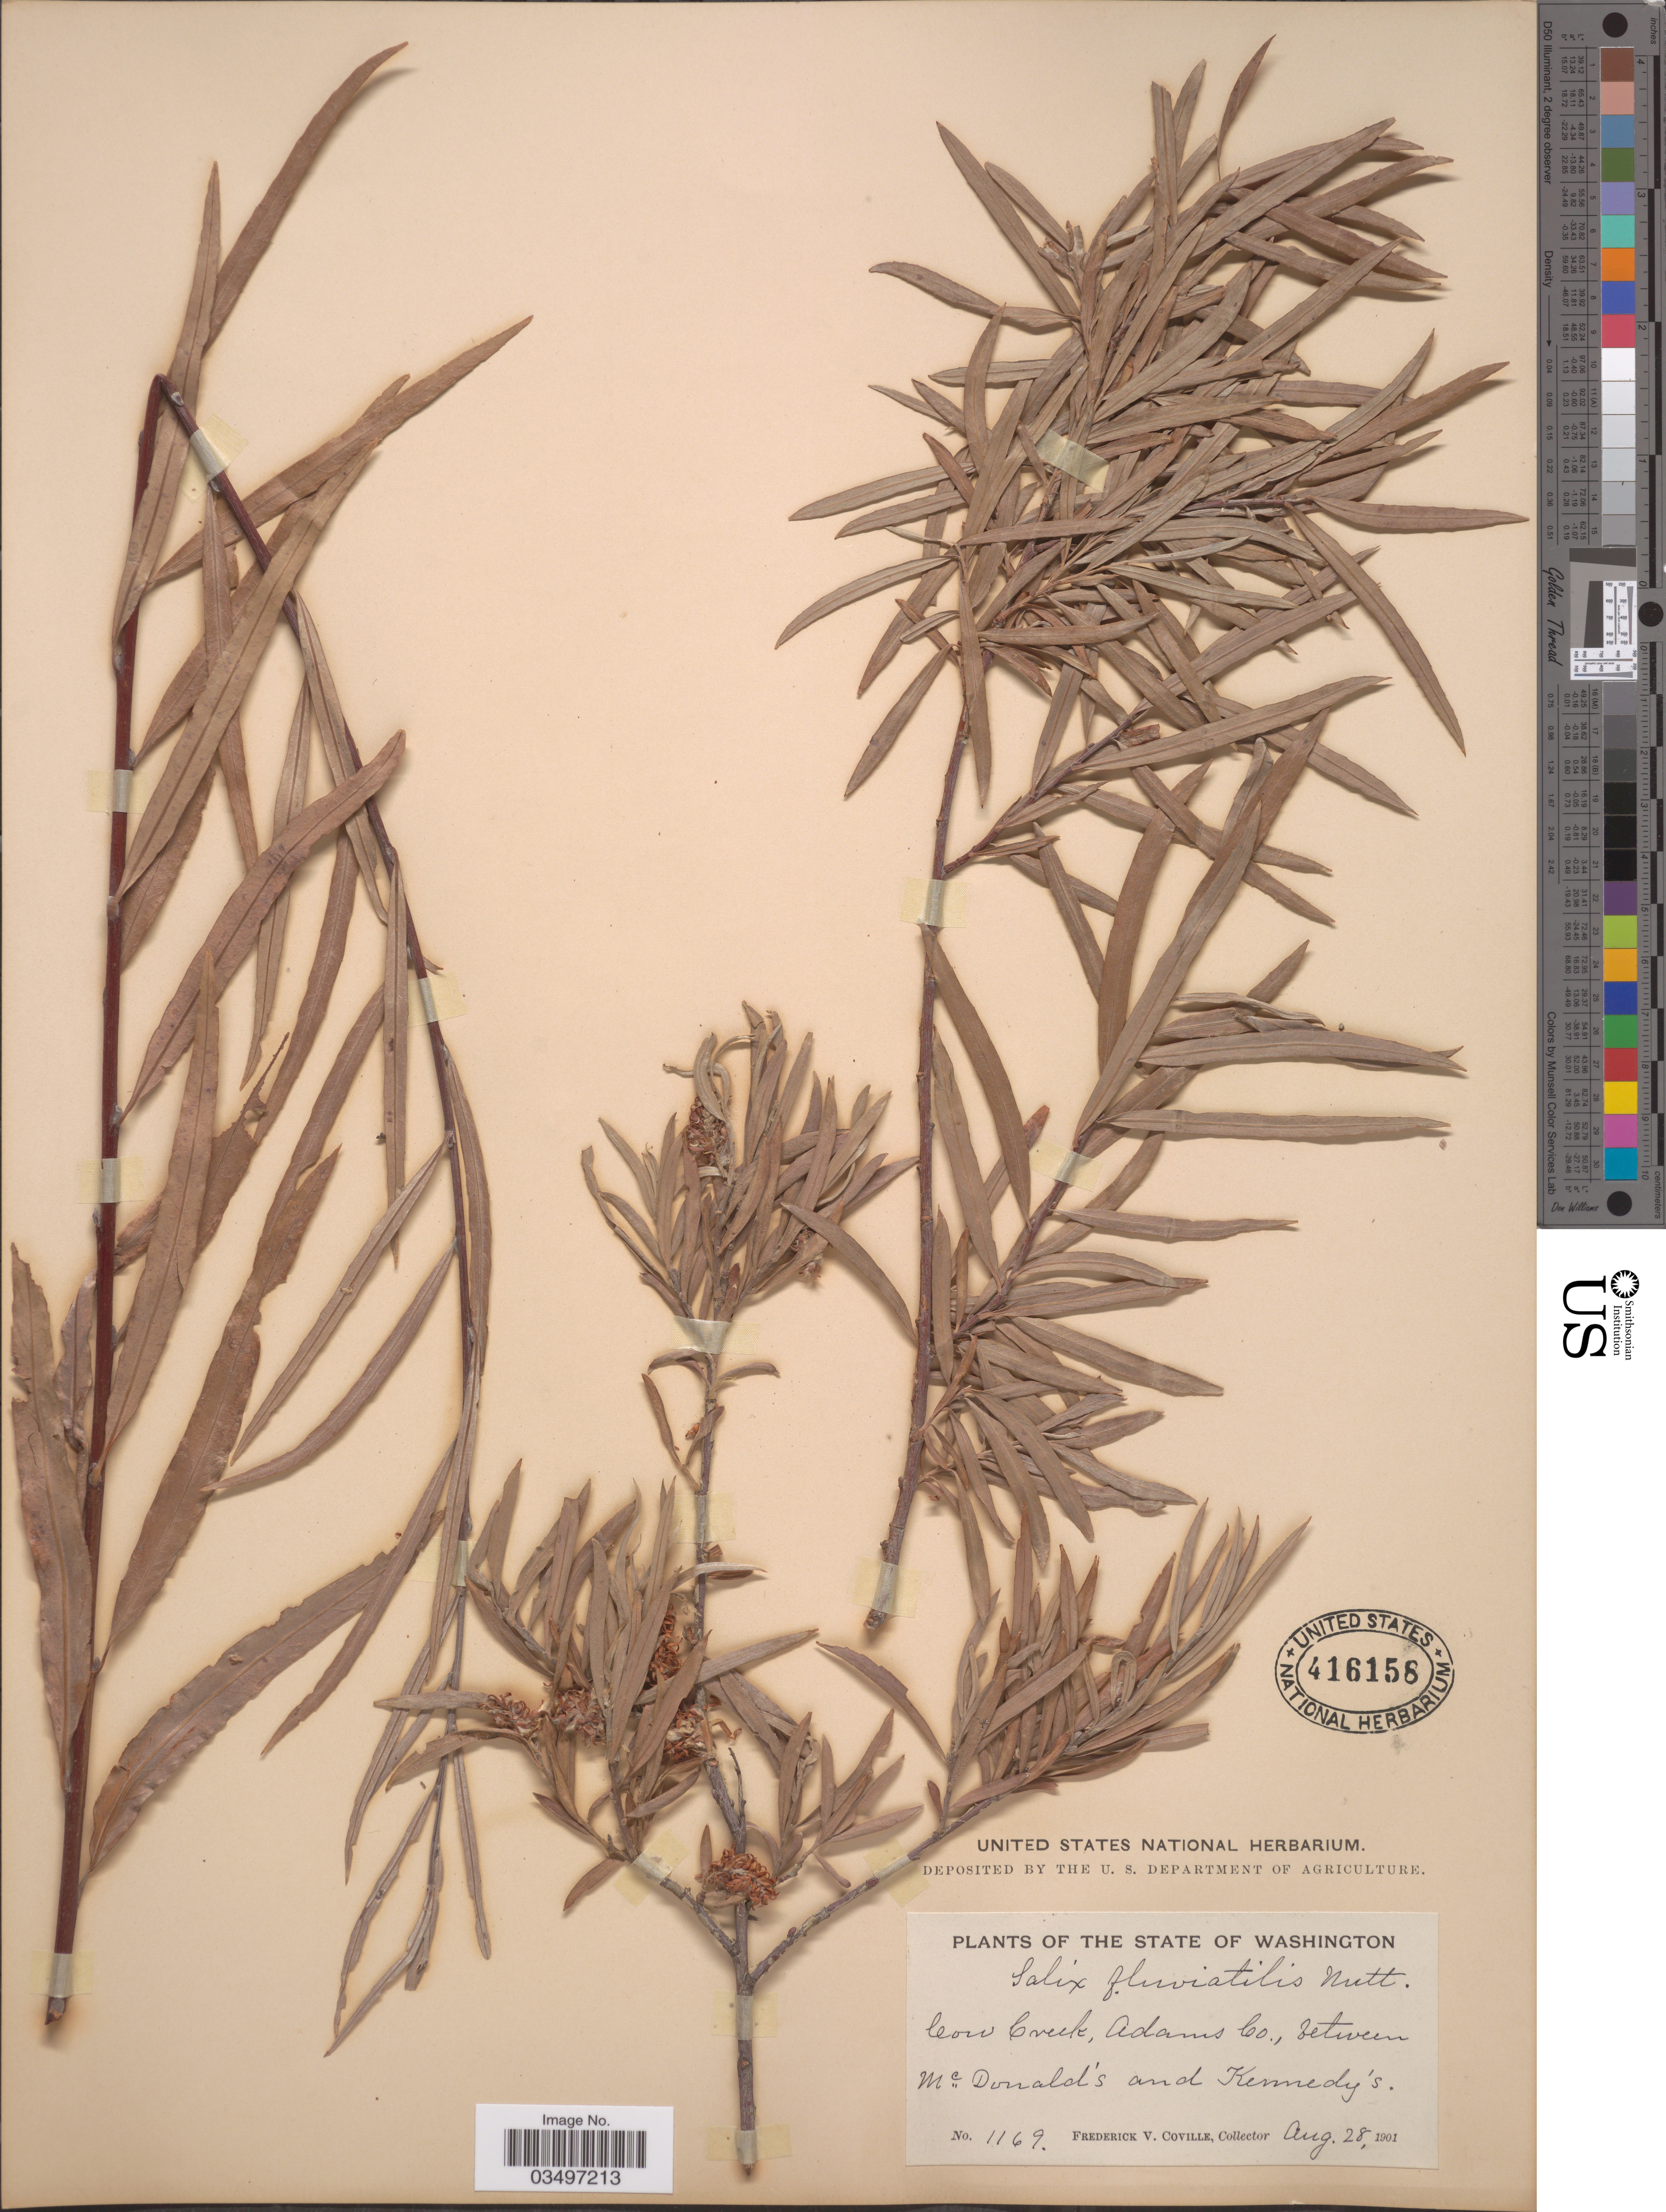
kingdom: Plantae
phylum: Tracheophyta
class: Magnoliopsida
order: Malpighiales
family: Salicaceae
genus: Salix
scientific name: Salix exigua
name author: Nutt.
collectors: F. V. Coville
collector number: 1169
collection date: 1901-08-28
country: United States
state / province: Washington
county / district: Adams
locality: Cow Creek, Adams Co., between McDonald's and Kennedy's.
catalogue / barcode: US 416158